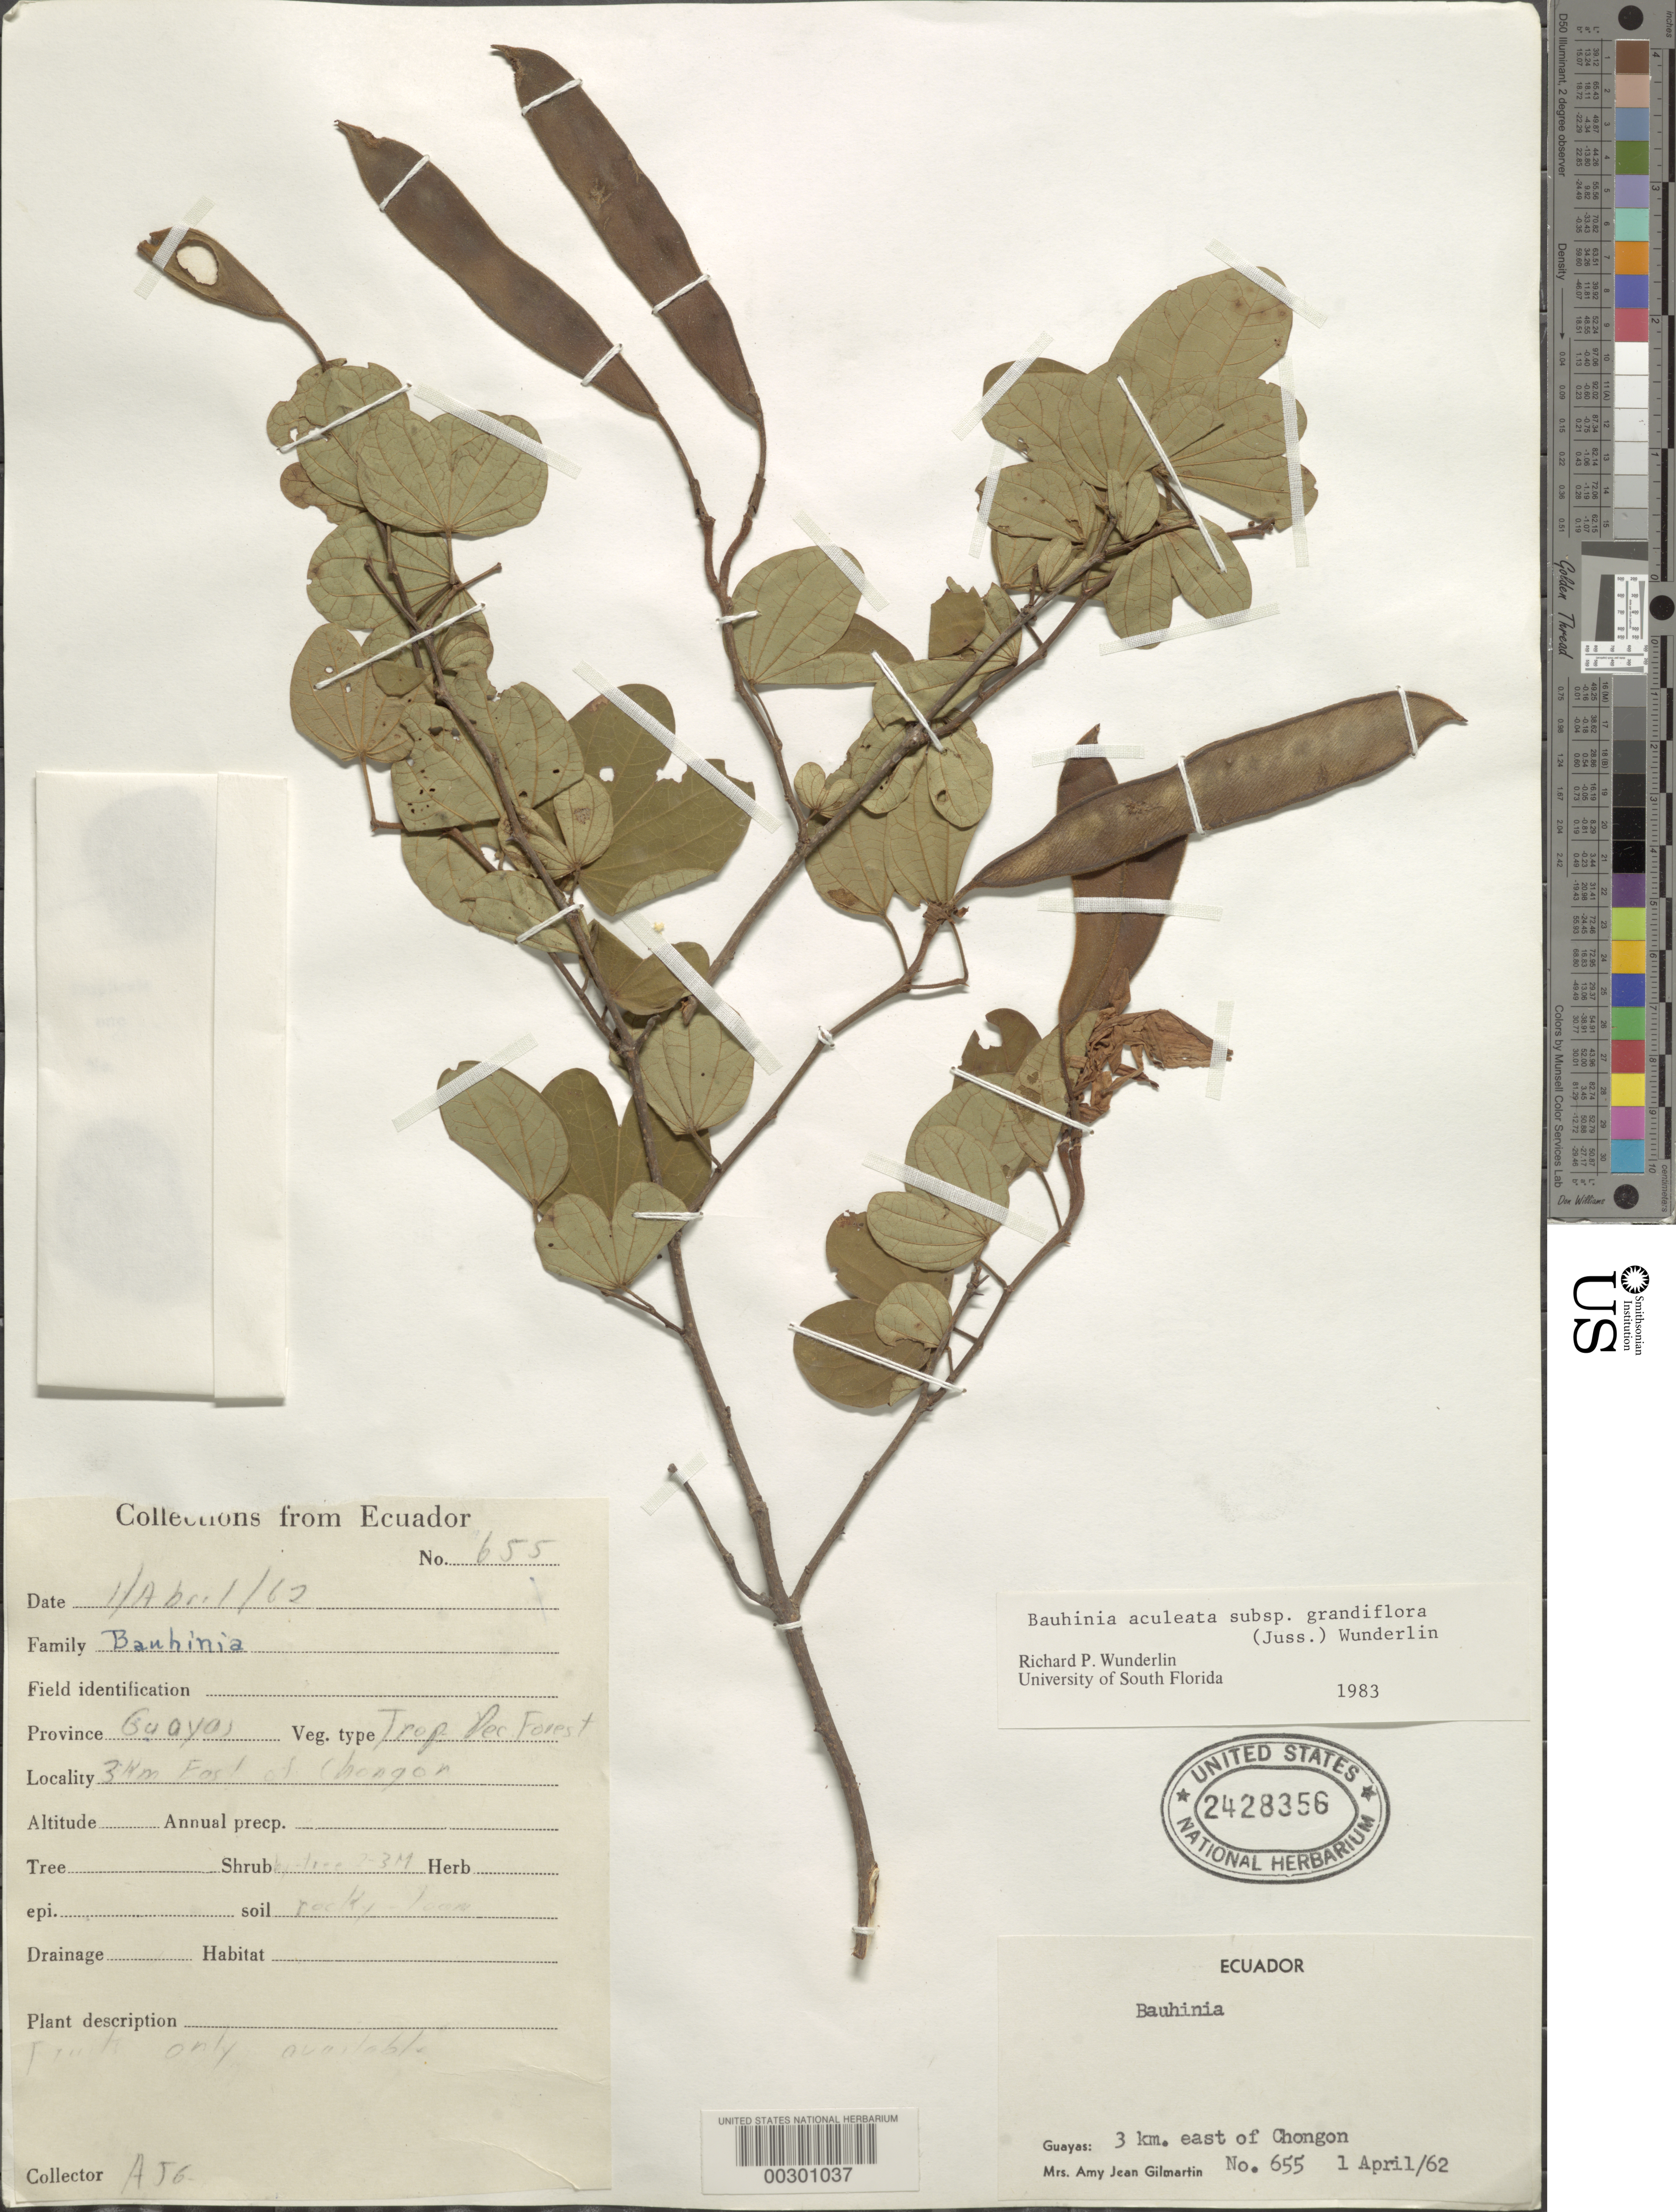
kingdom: Plantae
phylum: Tracheophyta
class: Magnoliopsida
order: Fabales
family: Fabaceae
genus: Bauhinia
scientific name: Bauhinia aculeata subsp. grandiflora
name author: (Juss.) Wunderlin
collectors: A. J. Gilmartin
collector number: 655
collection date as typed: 01 Apr 1962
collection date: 1962-04-01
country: Ecuador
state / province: Guayas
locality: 3 km E of Chongon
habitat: Tropical decidious forest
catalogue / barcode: US 2428356